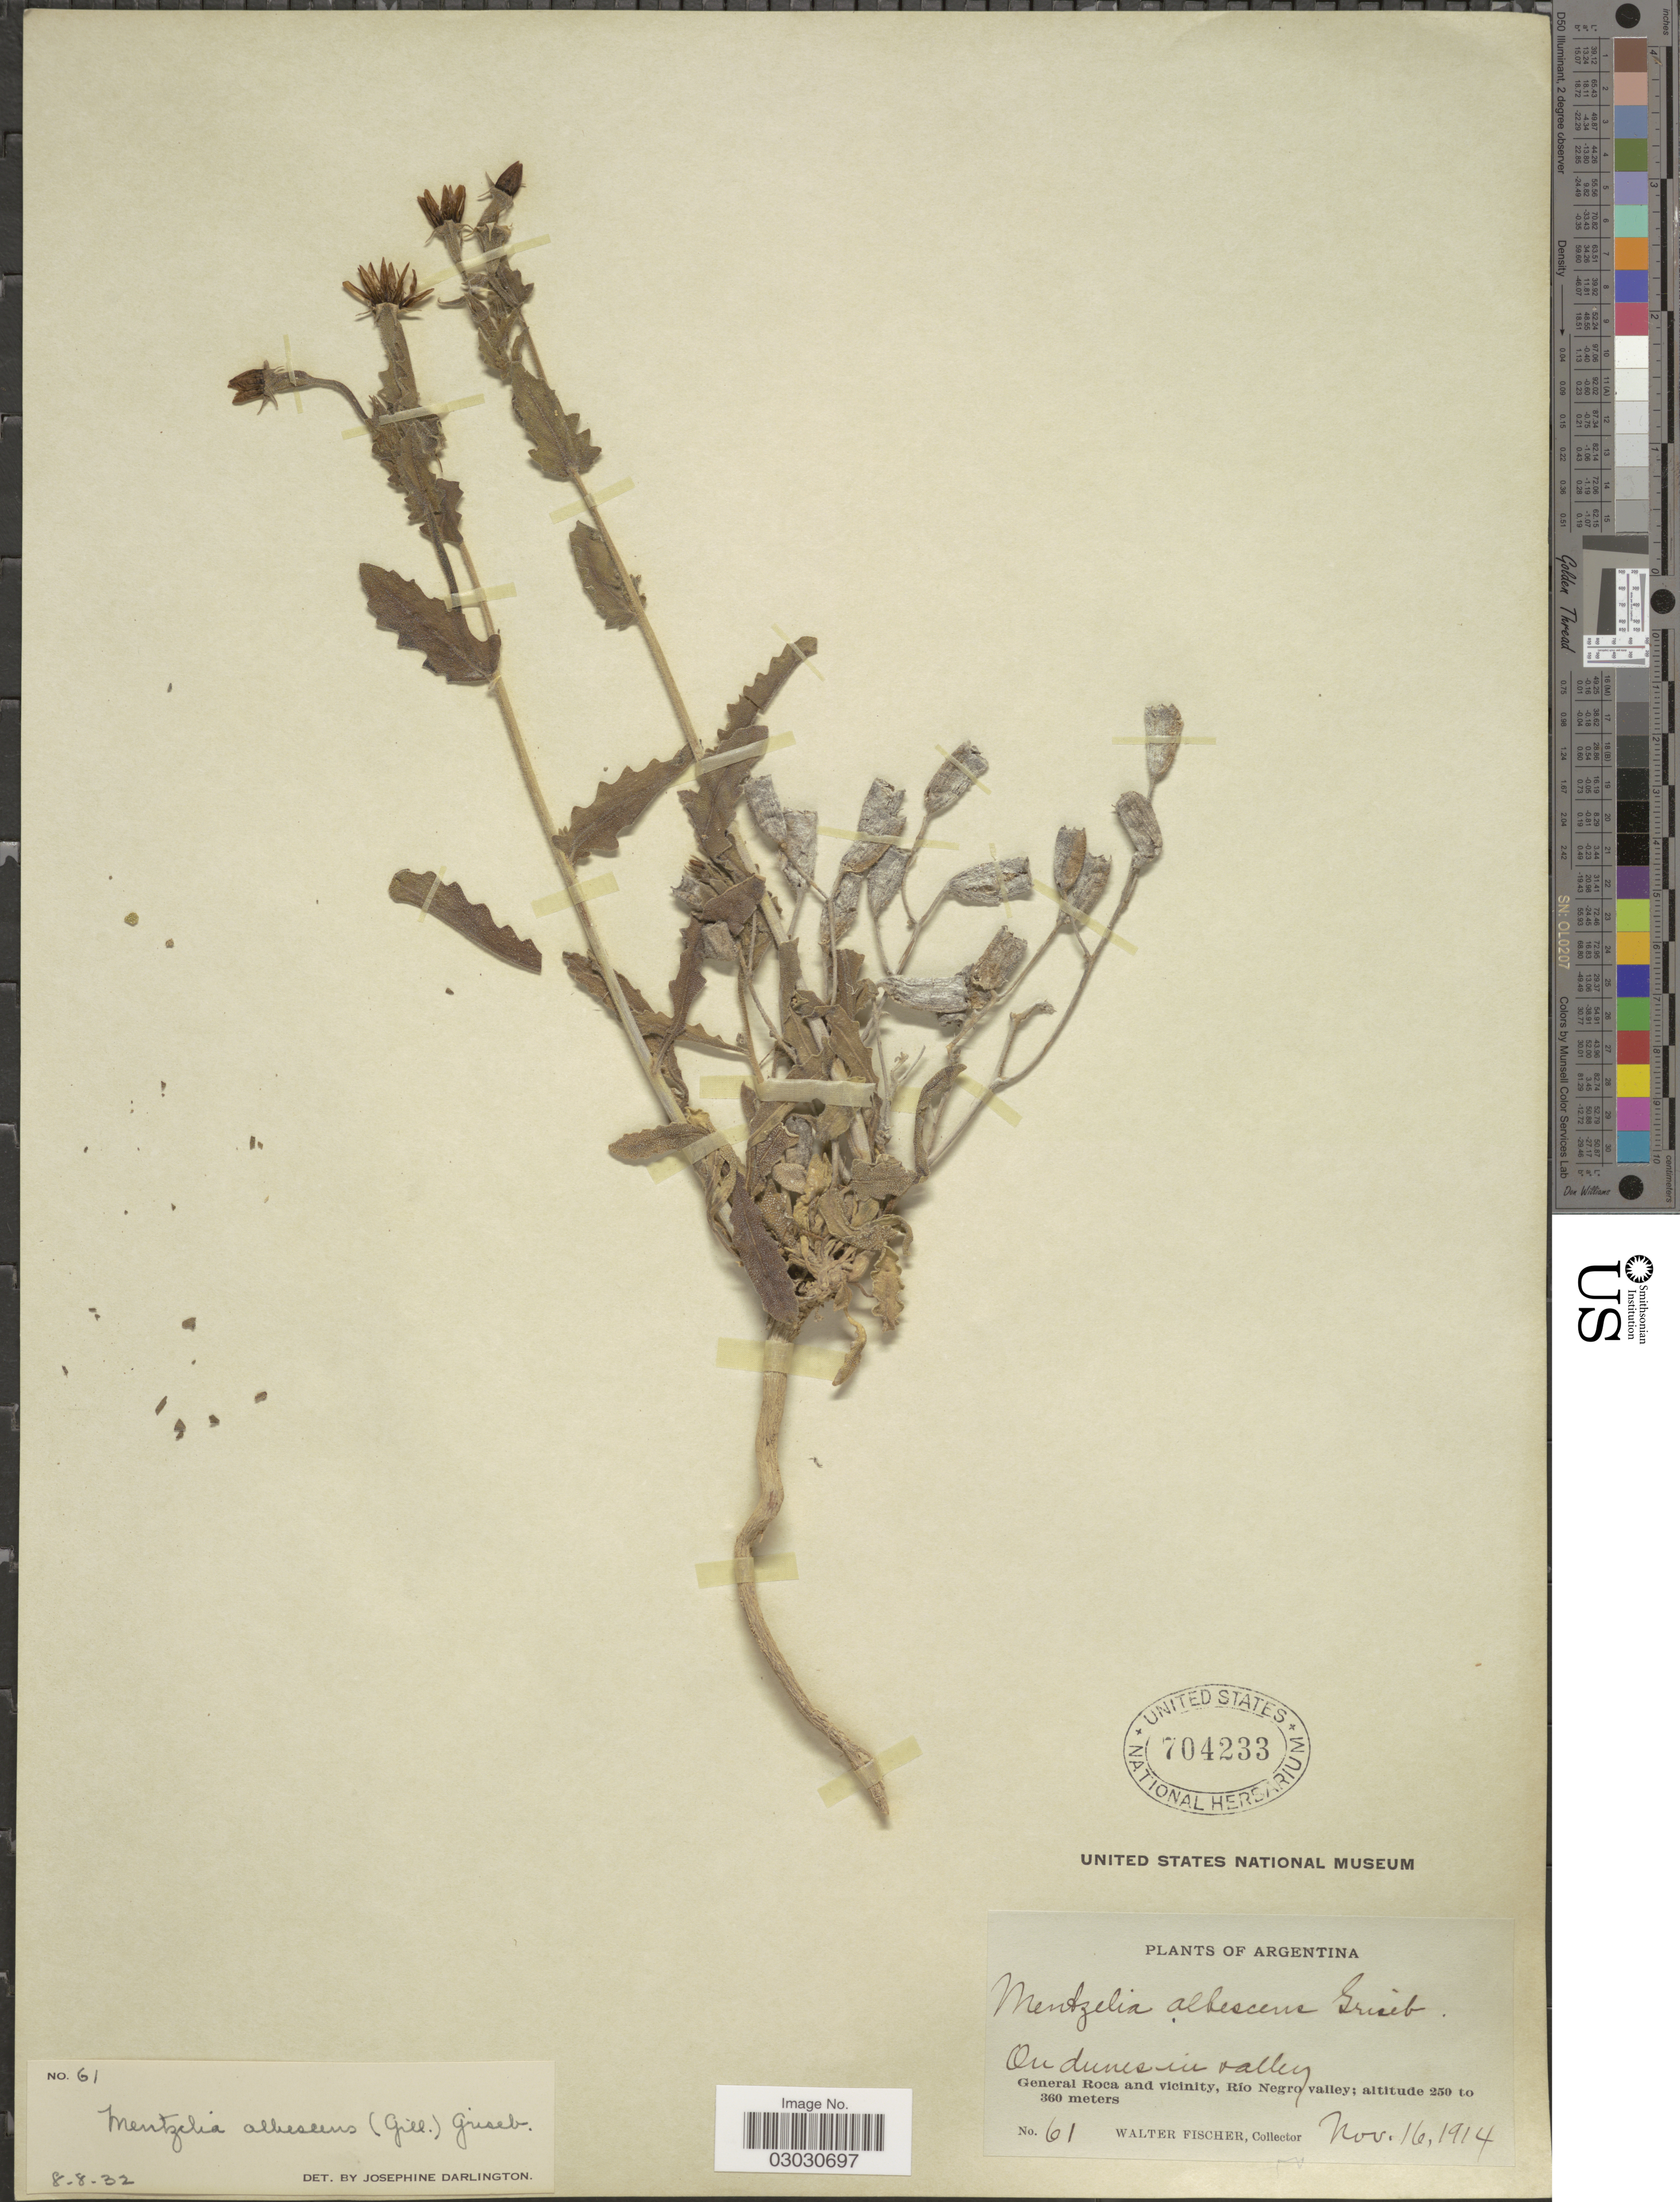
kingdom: Plantae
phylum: Tracheophyta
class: Magnoliopsida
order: Cornales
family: Loasaceae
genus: Mentzelia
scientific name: Mentzelia albescens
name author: (Gillies ex Arn.) Griseb.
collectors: W. Fischer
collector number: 61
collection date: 1914-11-16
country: Argentina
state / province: Rio Negro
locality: On dunes in valley. General Roca and vicinity, Río Negro valley.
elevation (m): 250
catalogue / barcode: US 704233